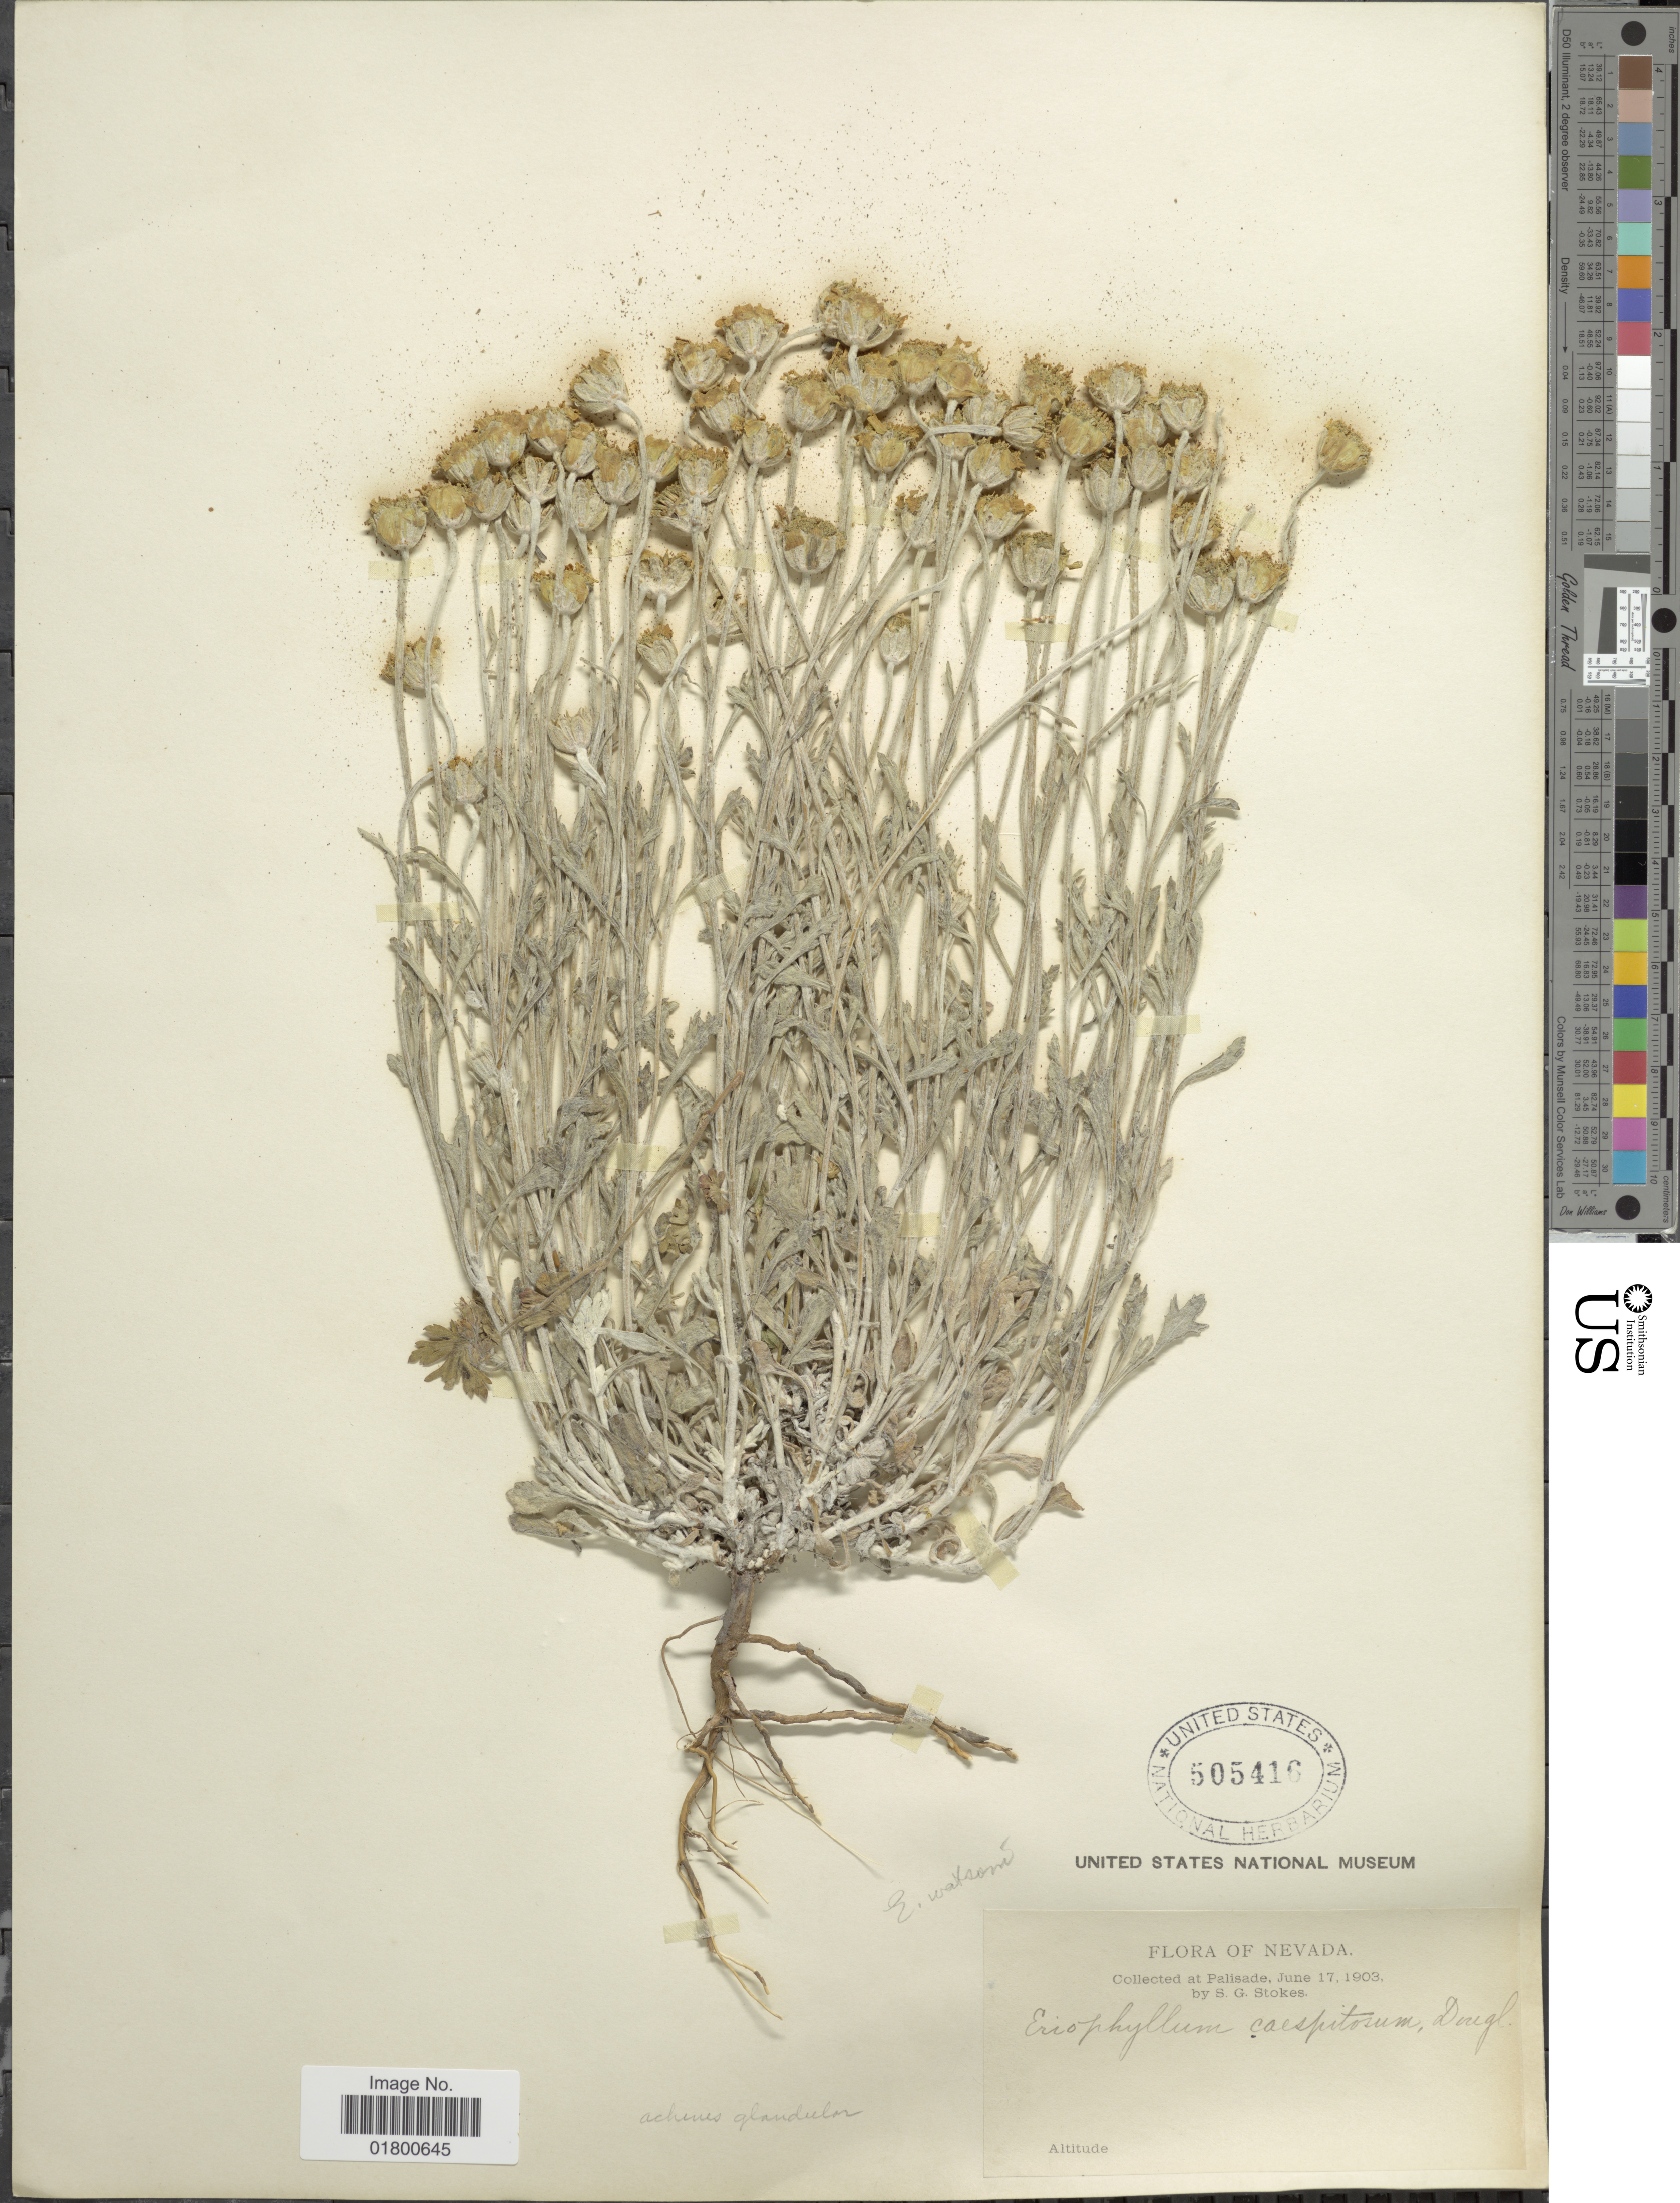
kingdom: Plantae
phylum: Tracheophyta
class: Magnoliopsida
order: Asterales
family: Asteraceae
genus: Eriophyllum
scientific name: Eriophyllum watsonii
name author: A. Gray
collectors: S. G. Stokes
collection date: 1903-06-17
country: United States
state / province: Nevada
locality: Palisade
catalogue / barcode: US 505416